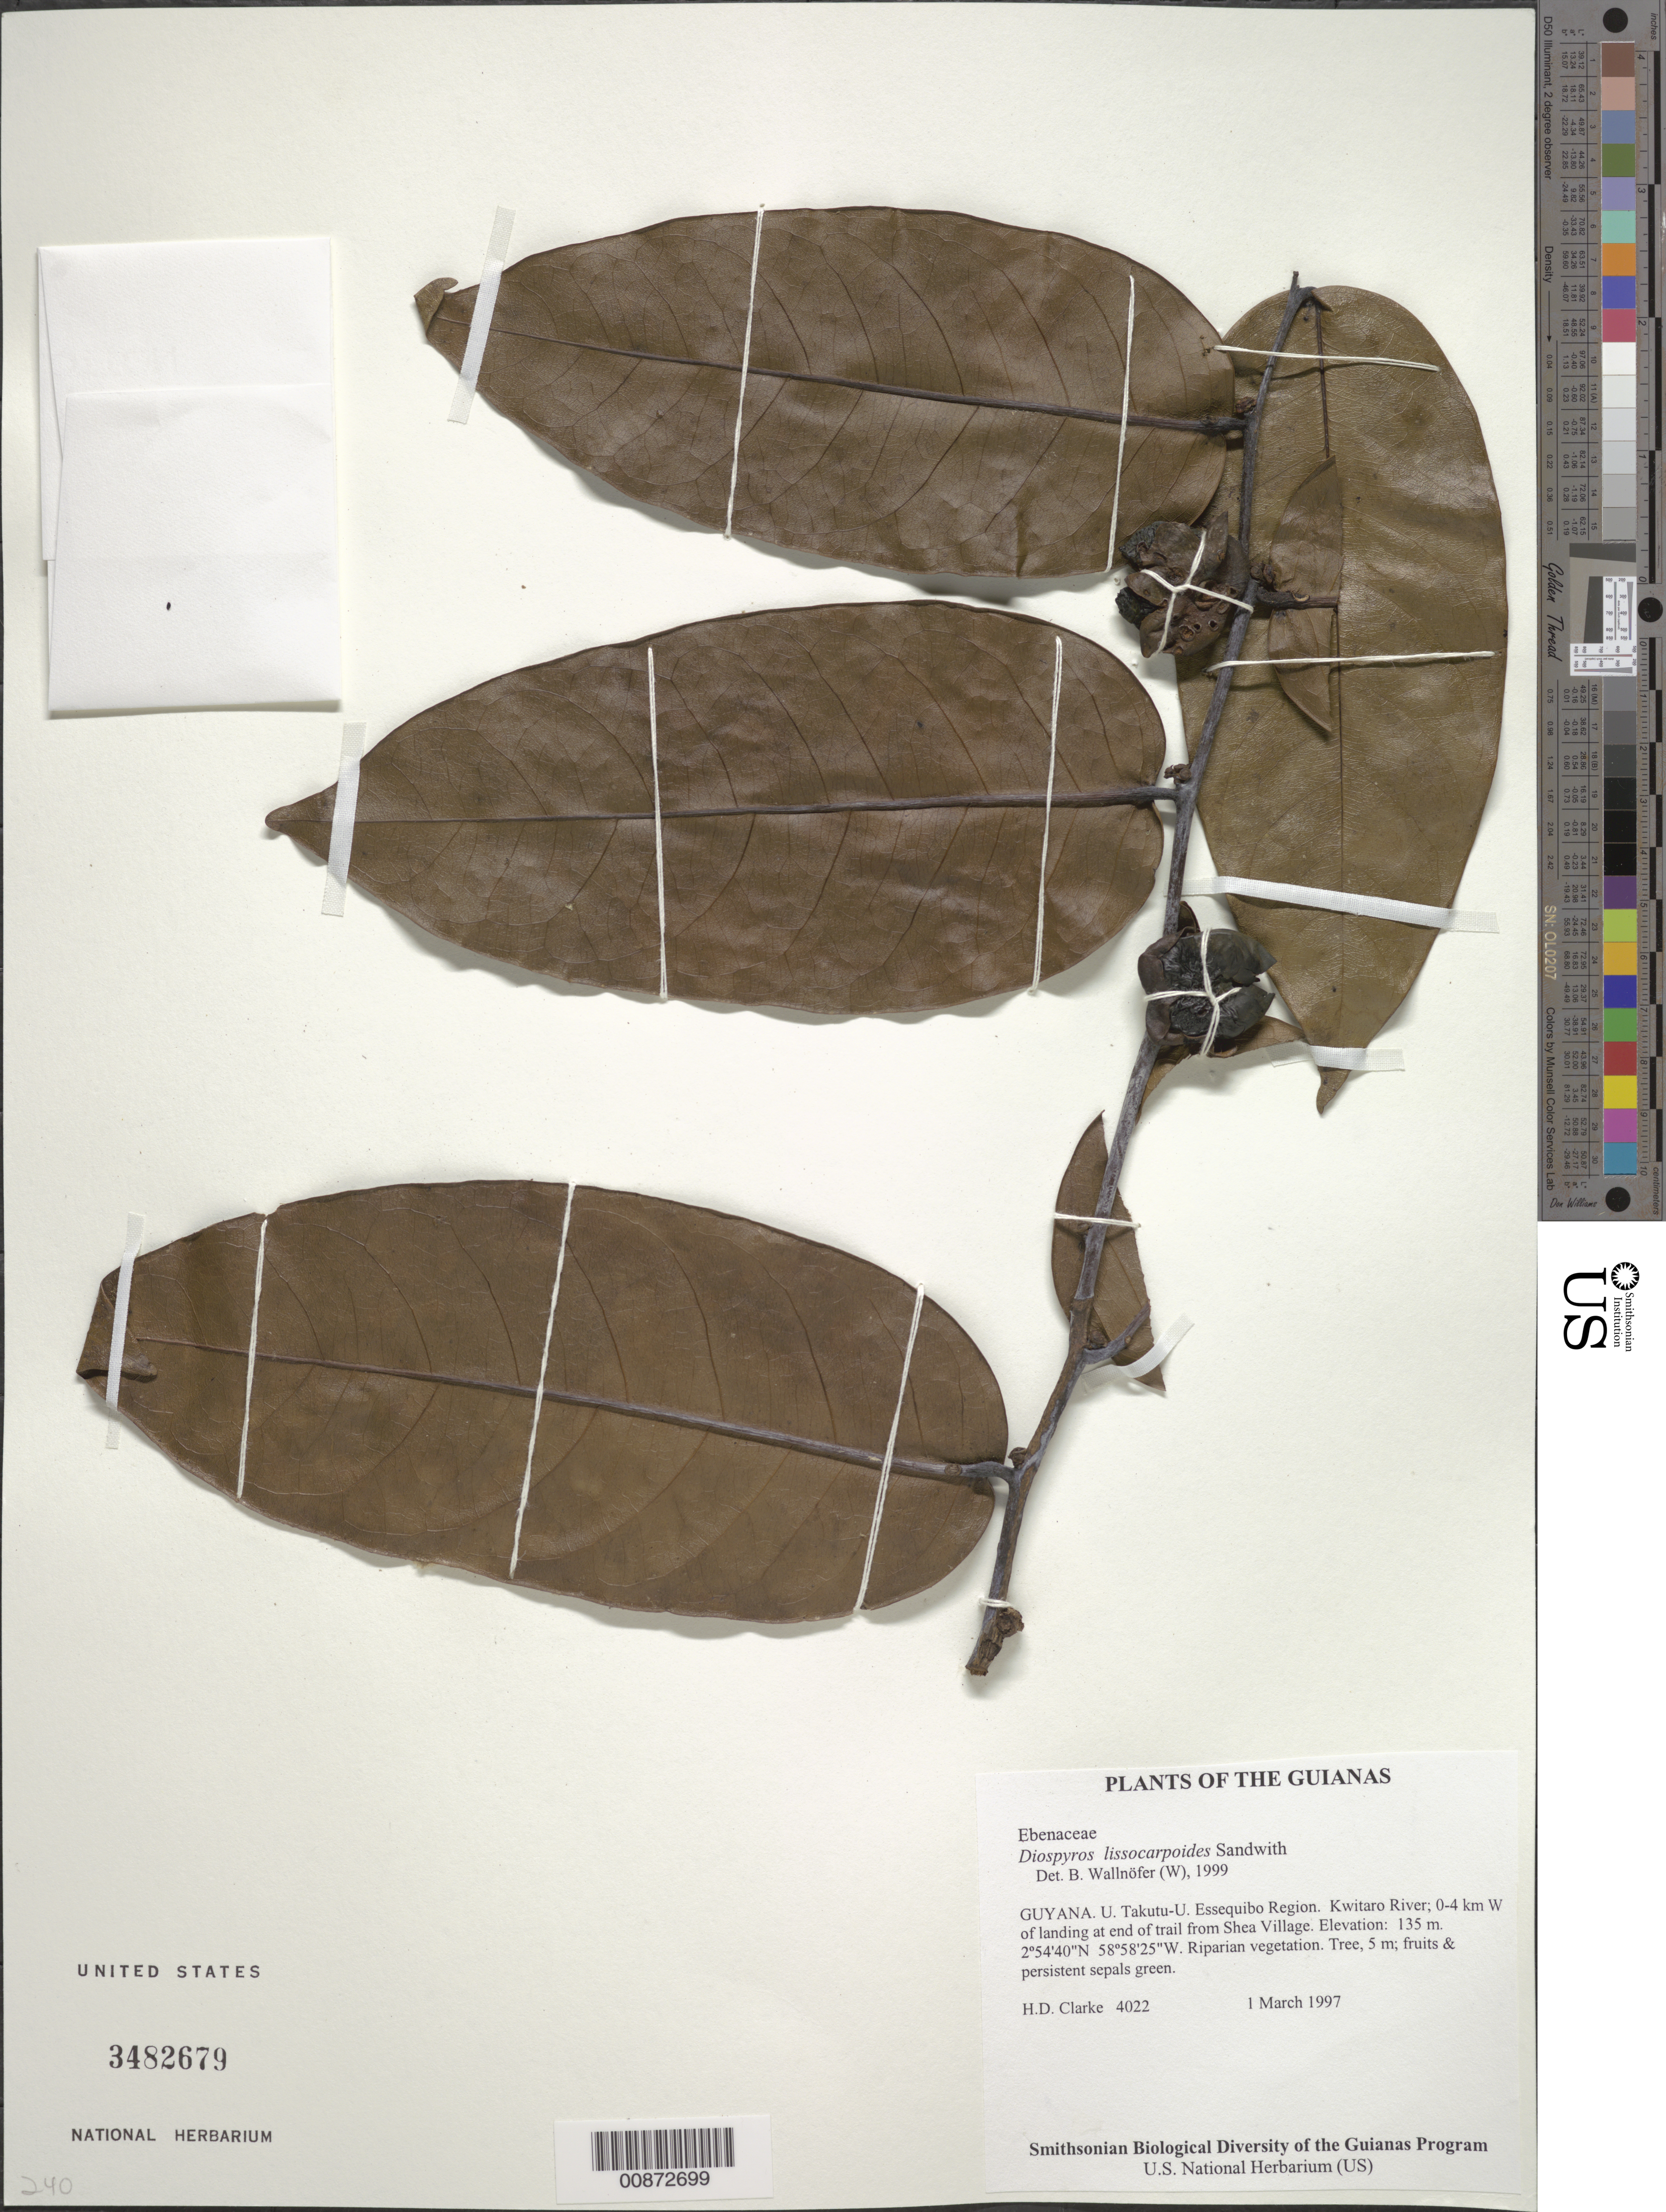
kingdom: Plantae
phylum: Tracheophyta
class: Magnoliopsida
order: Ericales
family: Ebenaceae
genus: Diospyros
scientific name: Diospyros lissocarpoides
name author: Sandwith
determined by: Wallnöfer, B.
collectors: H. D. Clarke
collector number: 4022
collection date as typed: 1 March 1997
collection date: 1997-03-01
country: Guyana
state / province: U. Takutu-U. Essequibo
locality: Kwitaro River; 0-4 km W of landing at end of trail from Shea Village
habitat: Riparian vegetation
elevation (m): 135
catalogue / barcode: US 3482679